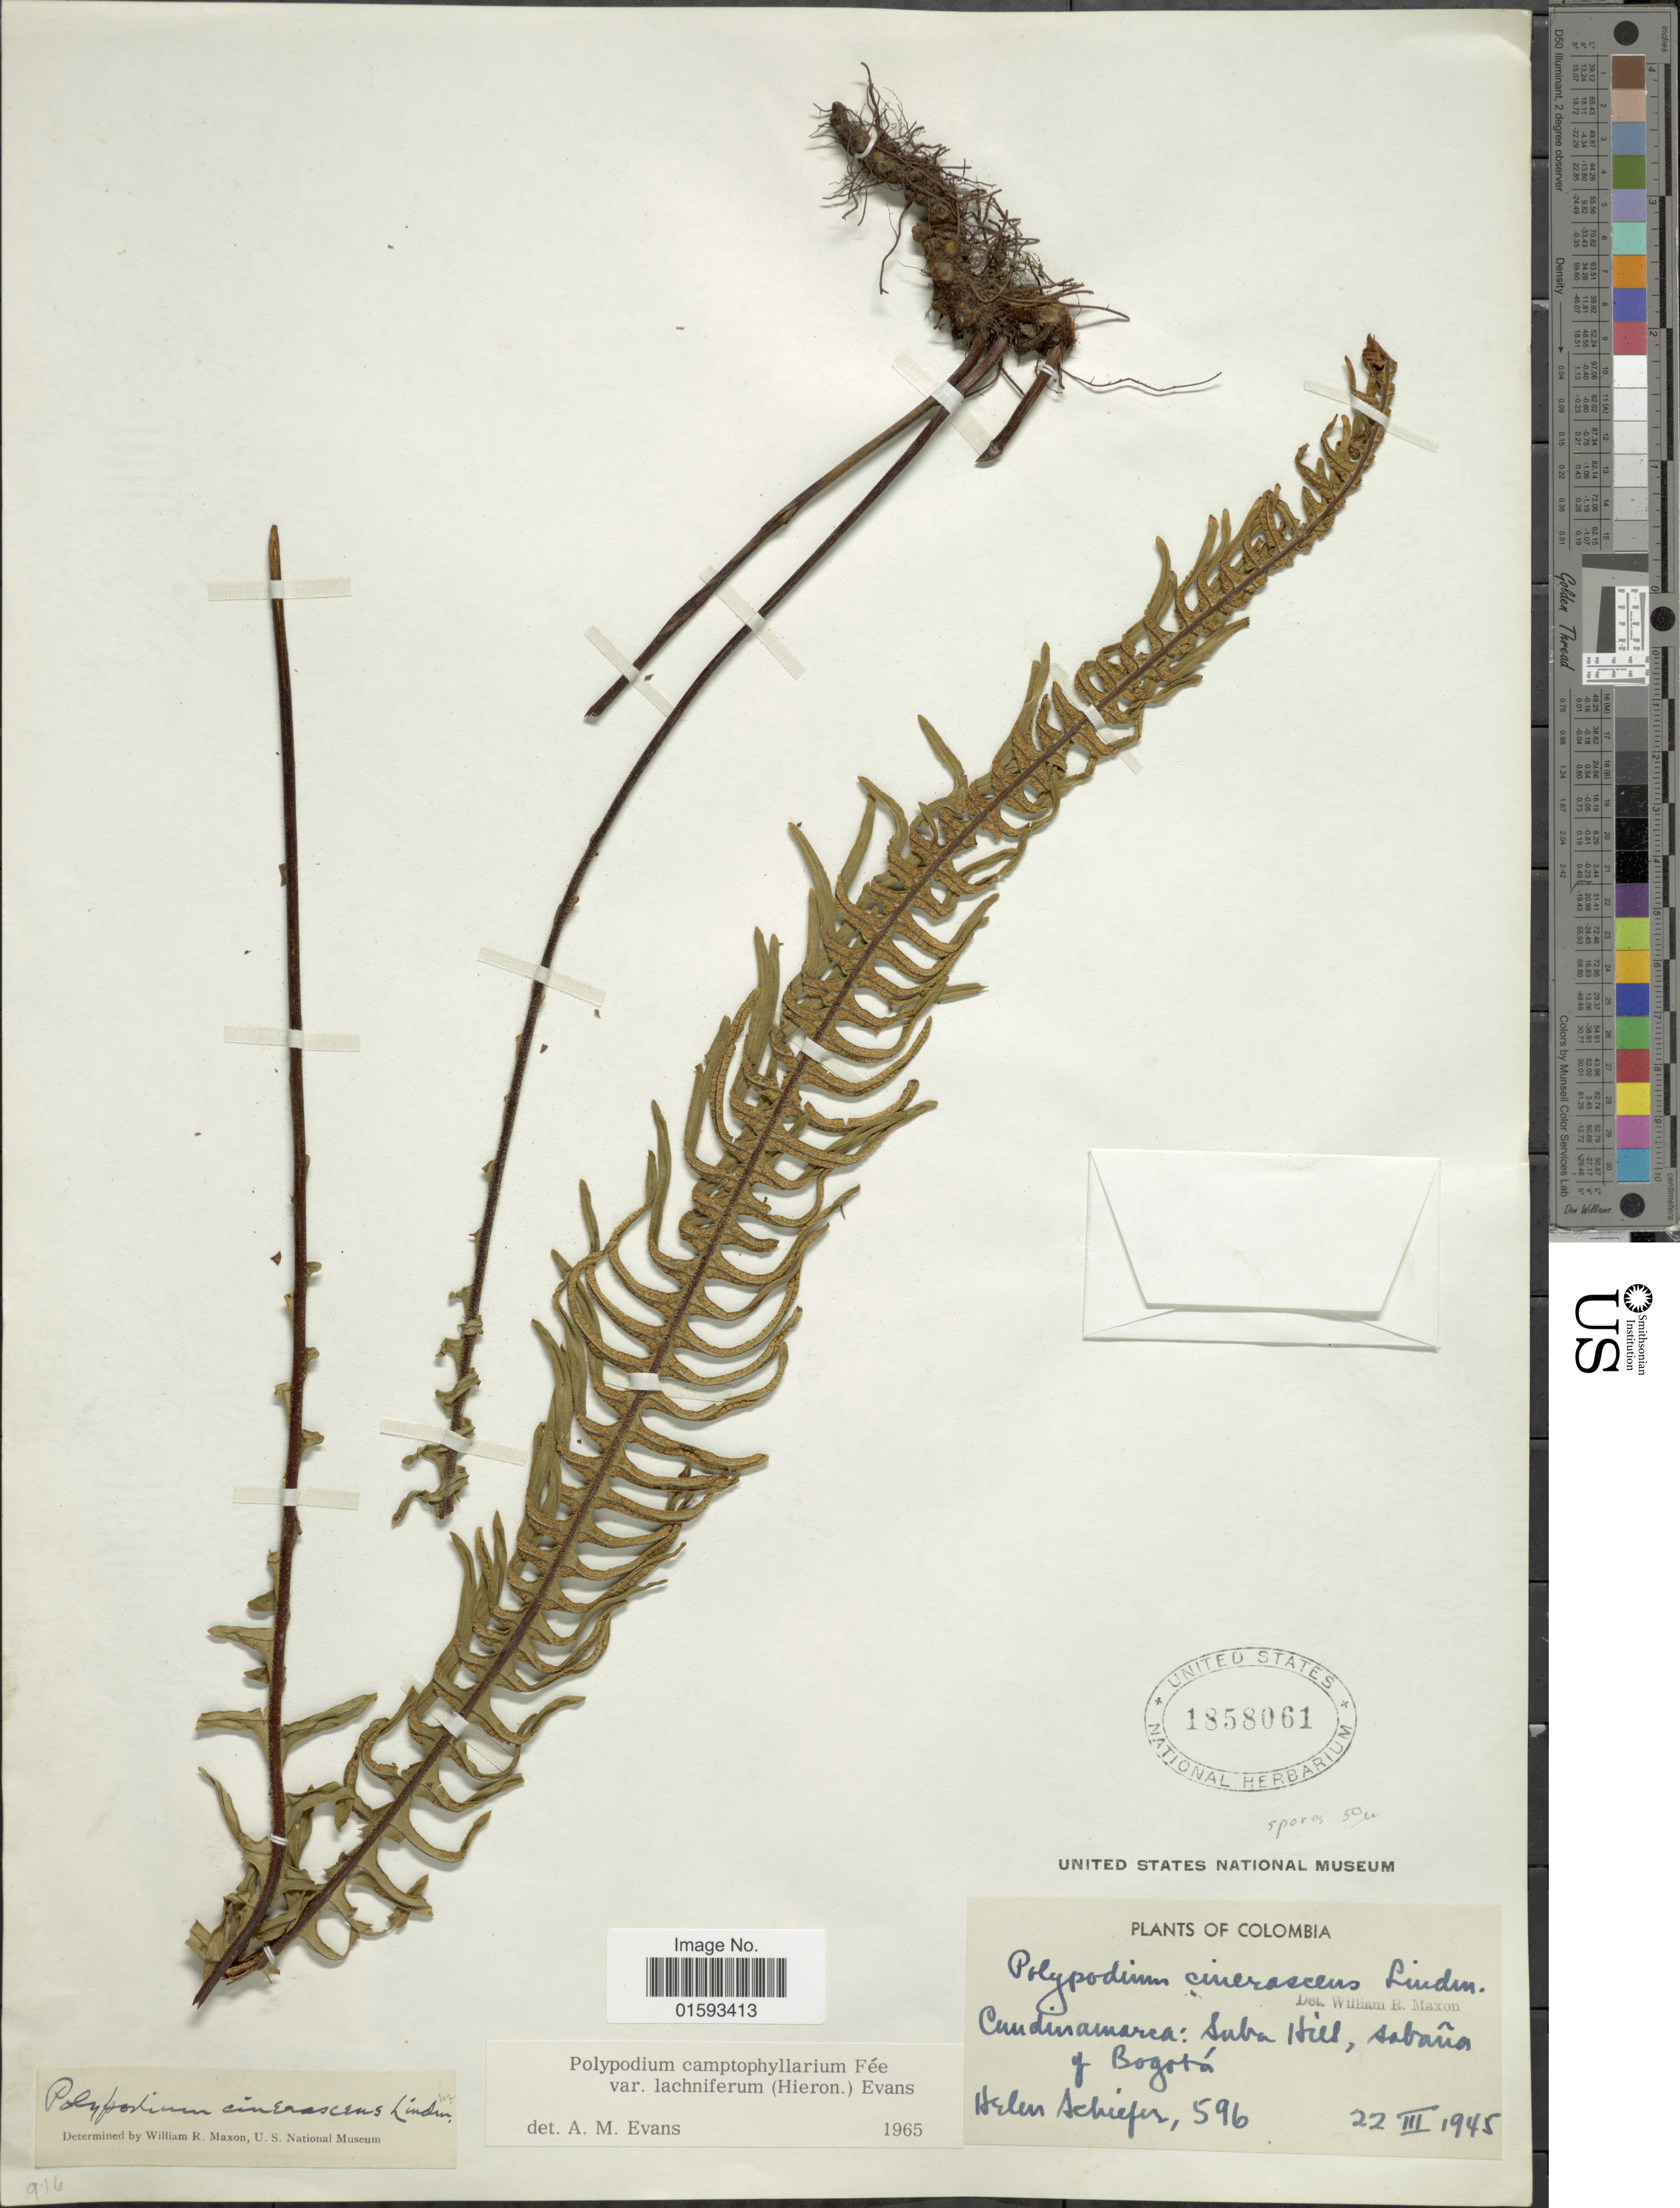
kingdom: Plantae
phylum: Tracheophyta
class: Polypodiopsida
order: Polypodiales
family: Polypodiaceae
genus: Pecluma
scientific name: Pecluma camptophyllaria var. lachnifera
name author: (Hieron.) Lellinger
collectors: H. Schiefer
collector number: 596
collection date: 1945-03-22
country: Colombia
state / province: Cundinamarca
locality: Suba Hiel, Sabana of Bogota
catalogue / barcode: US 1858061